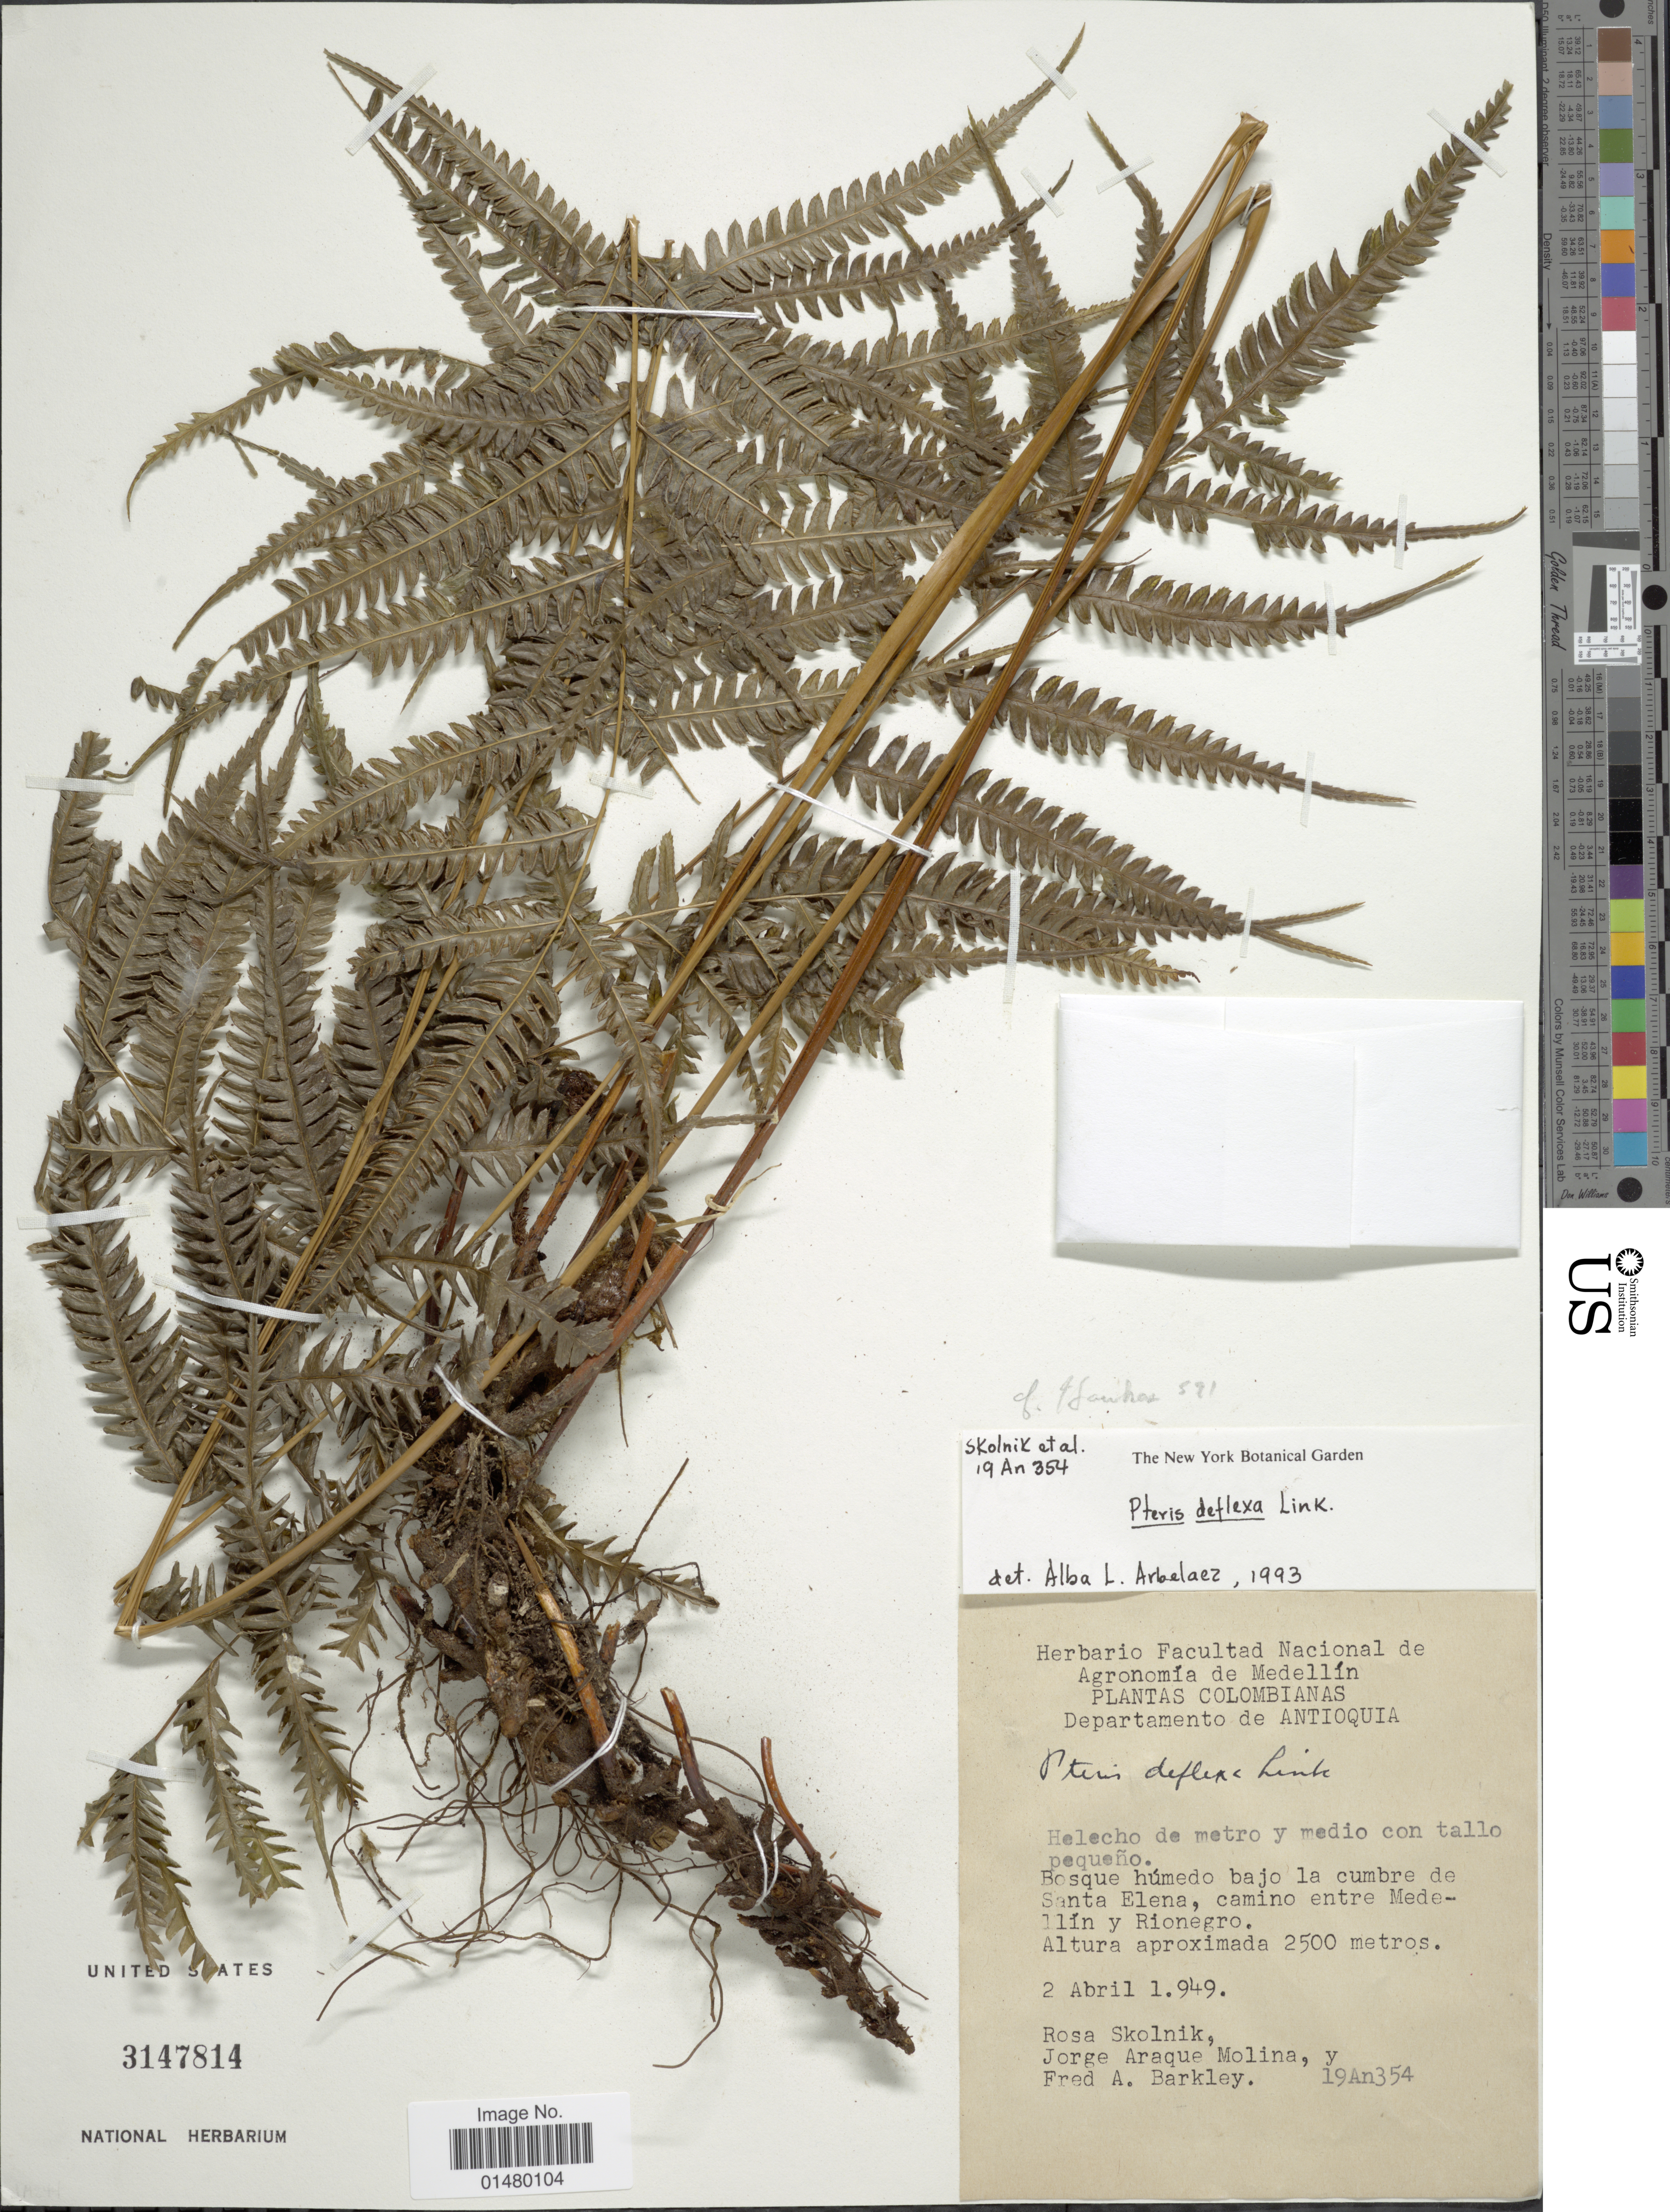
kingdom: Plantae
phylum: Tracheophyta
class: Polypodiopsida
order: Polypodiales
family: Pteridaceae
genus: Pteris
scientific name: Pteris sp.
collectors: R. Skolnik, J. A. Molina & F. A. Barkley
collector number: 19An354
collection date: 1949-04-02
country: Colombia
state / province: Antioquia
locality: Departamento de Antioquia, Bosque húmedo bajo la cumbre de Santa Elena, camino entre Medellí y Rionegro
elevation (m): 2500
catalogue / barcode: US 3147814